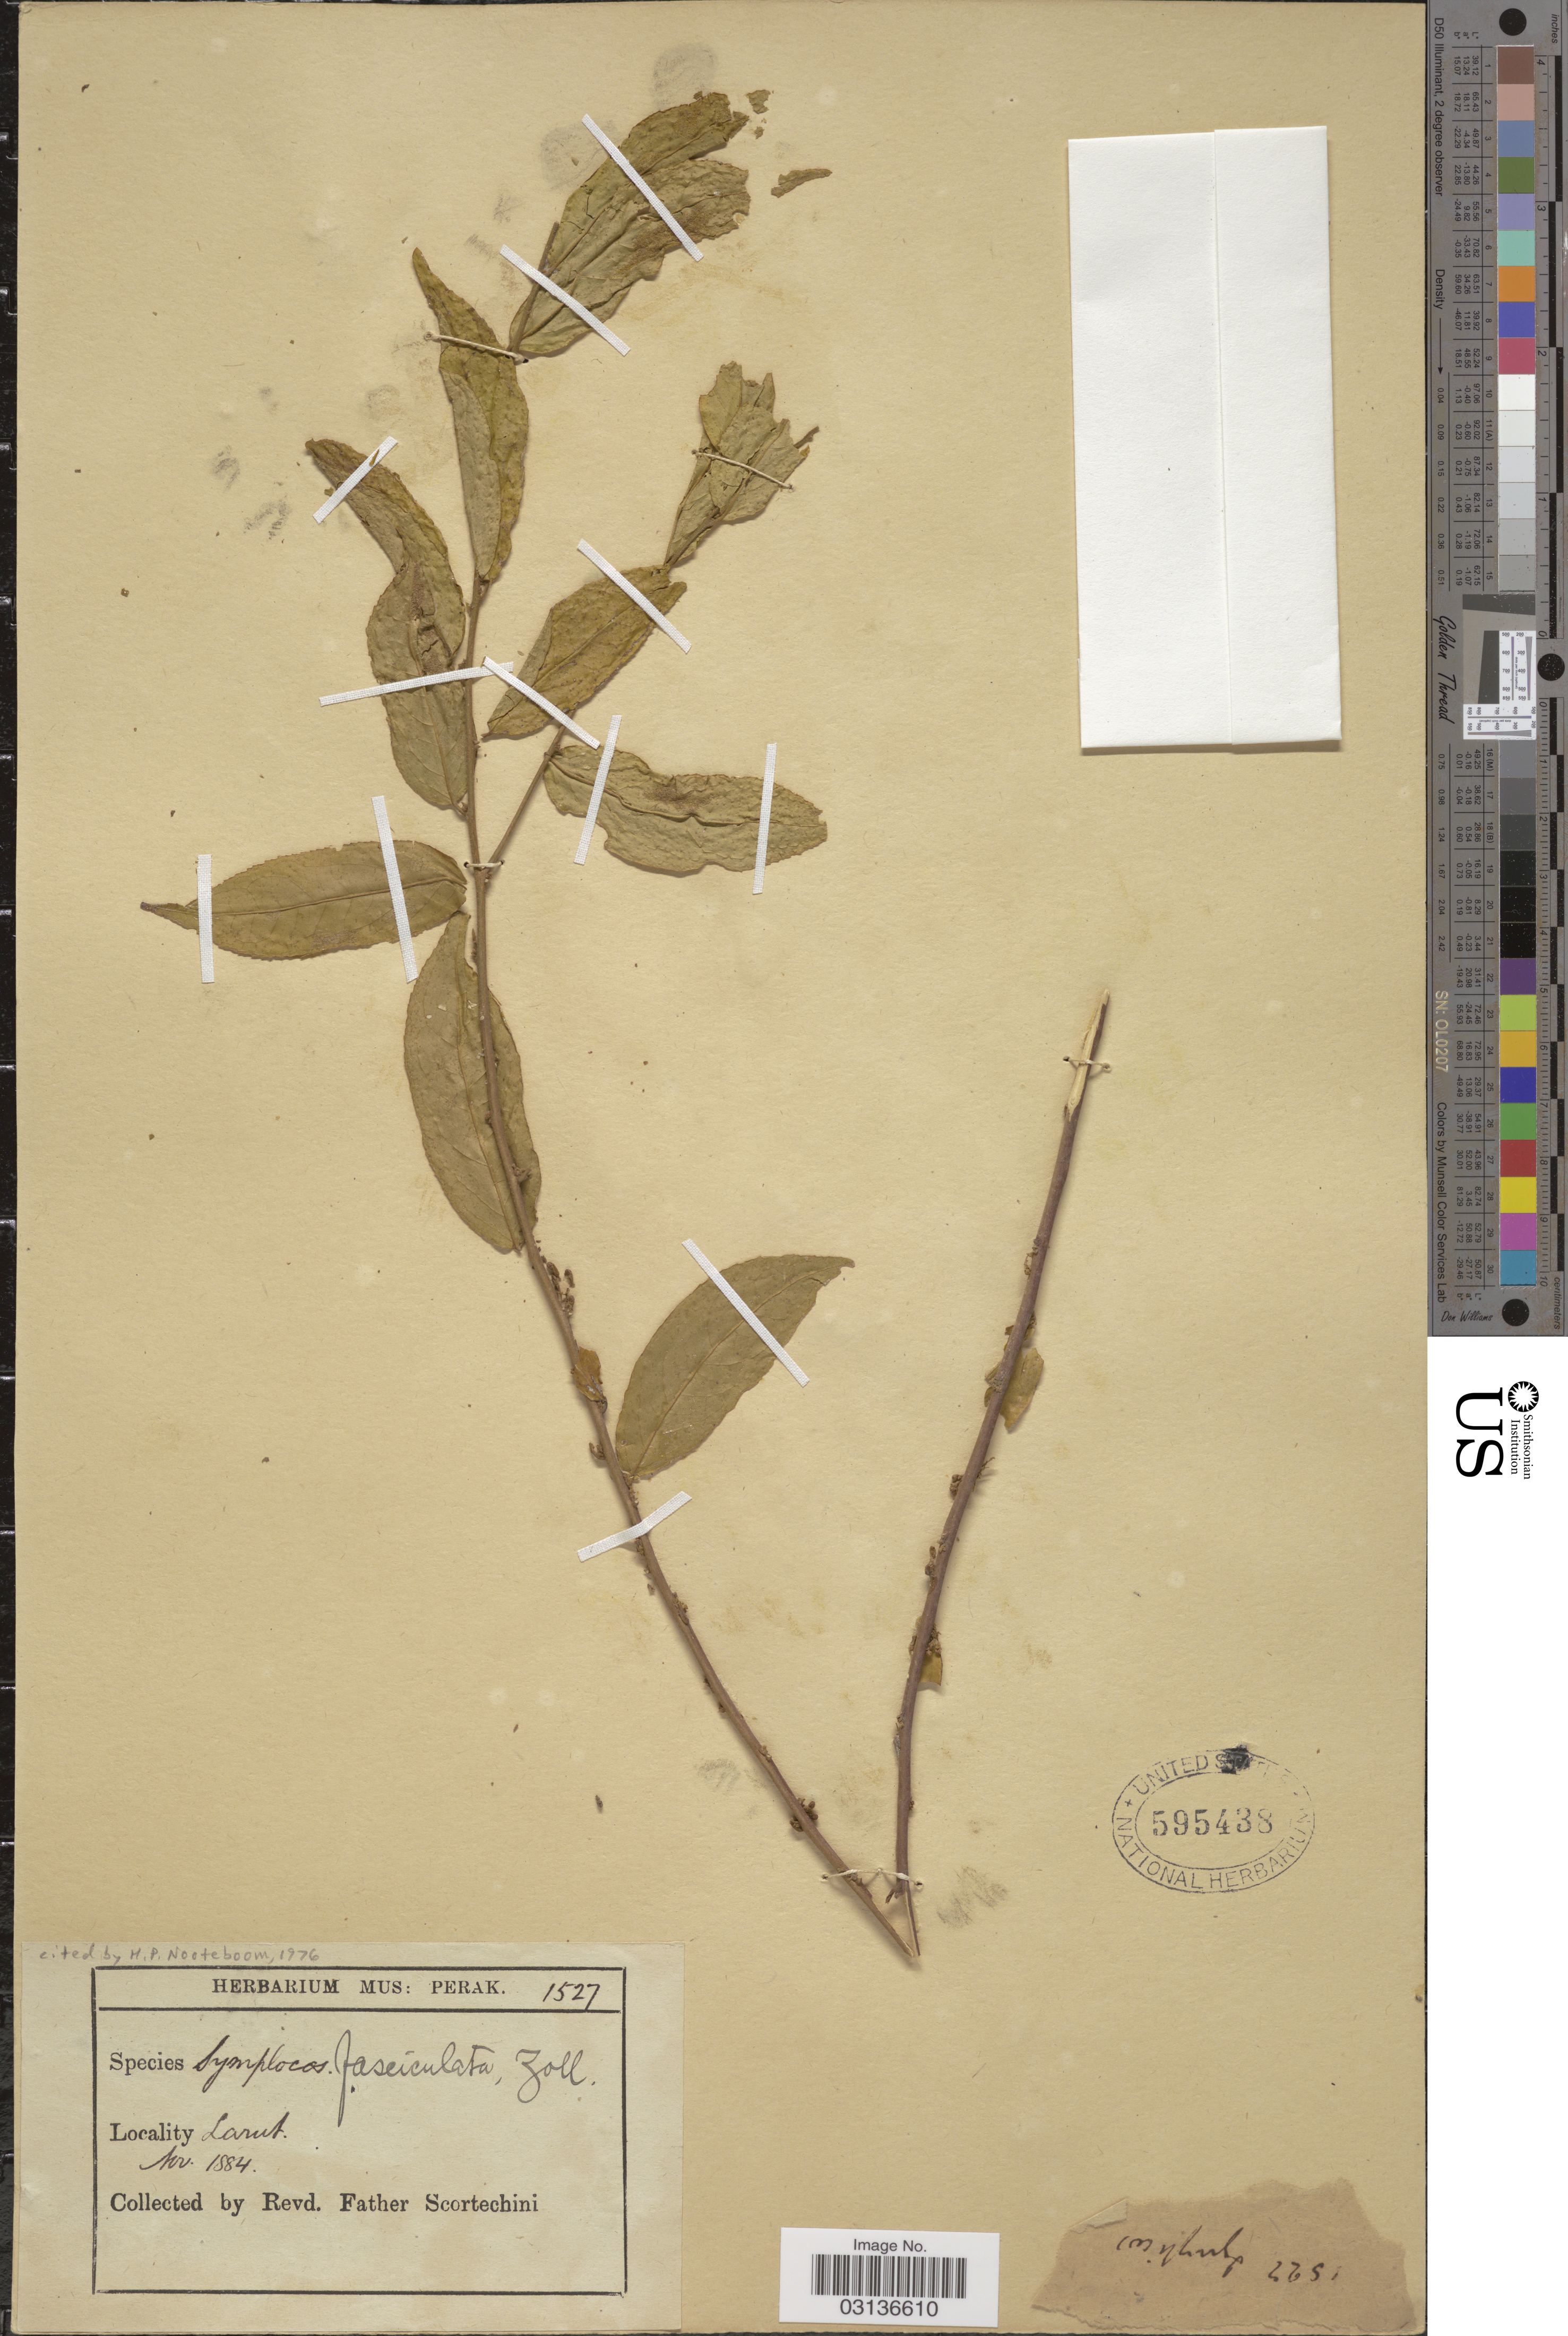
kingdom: Plantae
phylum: Tracheophyta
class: Magnoliopsida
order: Ericales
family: Symplocaceae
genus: Symplocos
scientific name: Symplocos fasciculata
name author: Zoll.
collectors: Fr. Scortechini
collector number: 1527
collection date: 1884-11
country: Malaysia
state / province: Perak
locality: Larut.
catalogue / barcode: US 595438